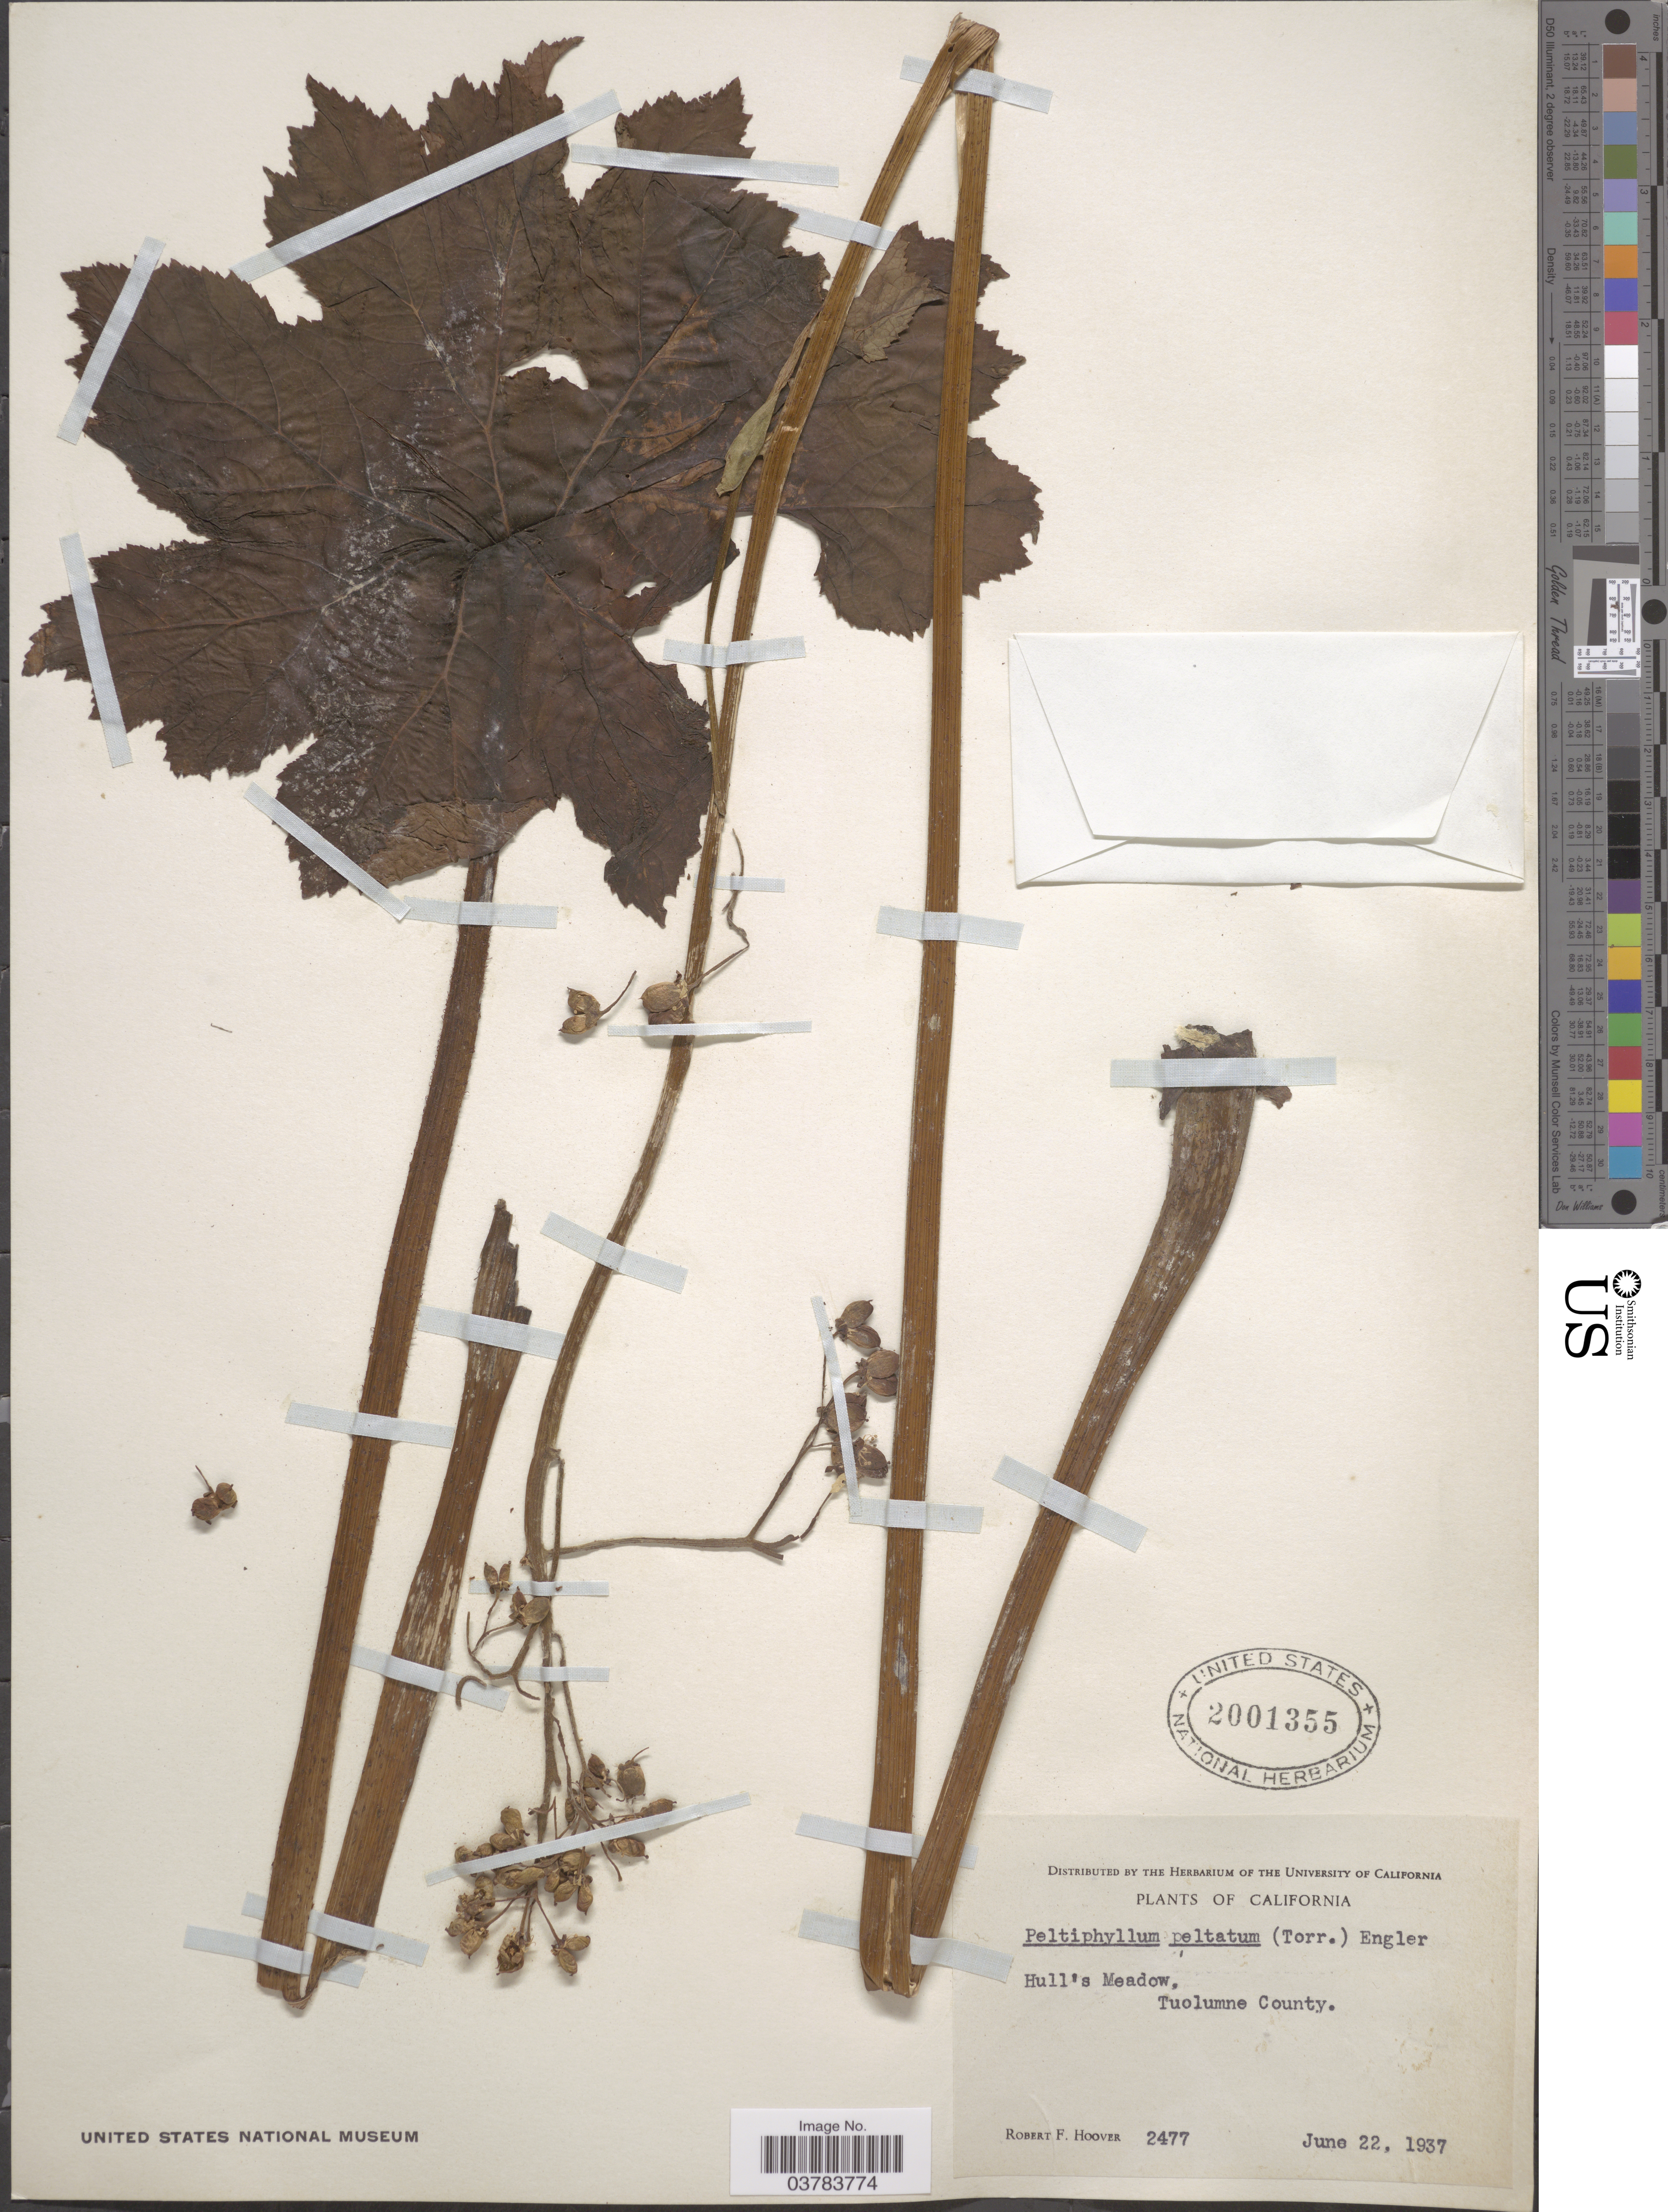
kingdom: Plantae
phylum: Tracheophyta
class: Magnoliopsida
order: Saxifragales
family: Saxifragaceae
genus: Darmera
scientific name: Darmera peltata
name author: (Torr. ex Benth.) Voss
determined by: Strong, Mark T., (BOT), Smithsonian Institution - National Museum of Natural History (UNITED STATES)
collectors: R. F. Hoover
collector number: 2477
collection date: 1937-06-22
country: United States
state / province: California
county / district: Tuolumne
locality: Hull's meadow, Tuolumne County.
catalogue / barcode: US 2001355